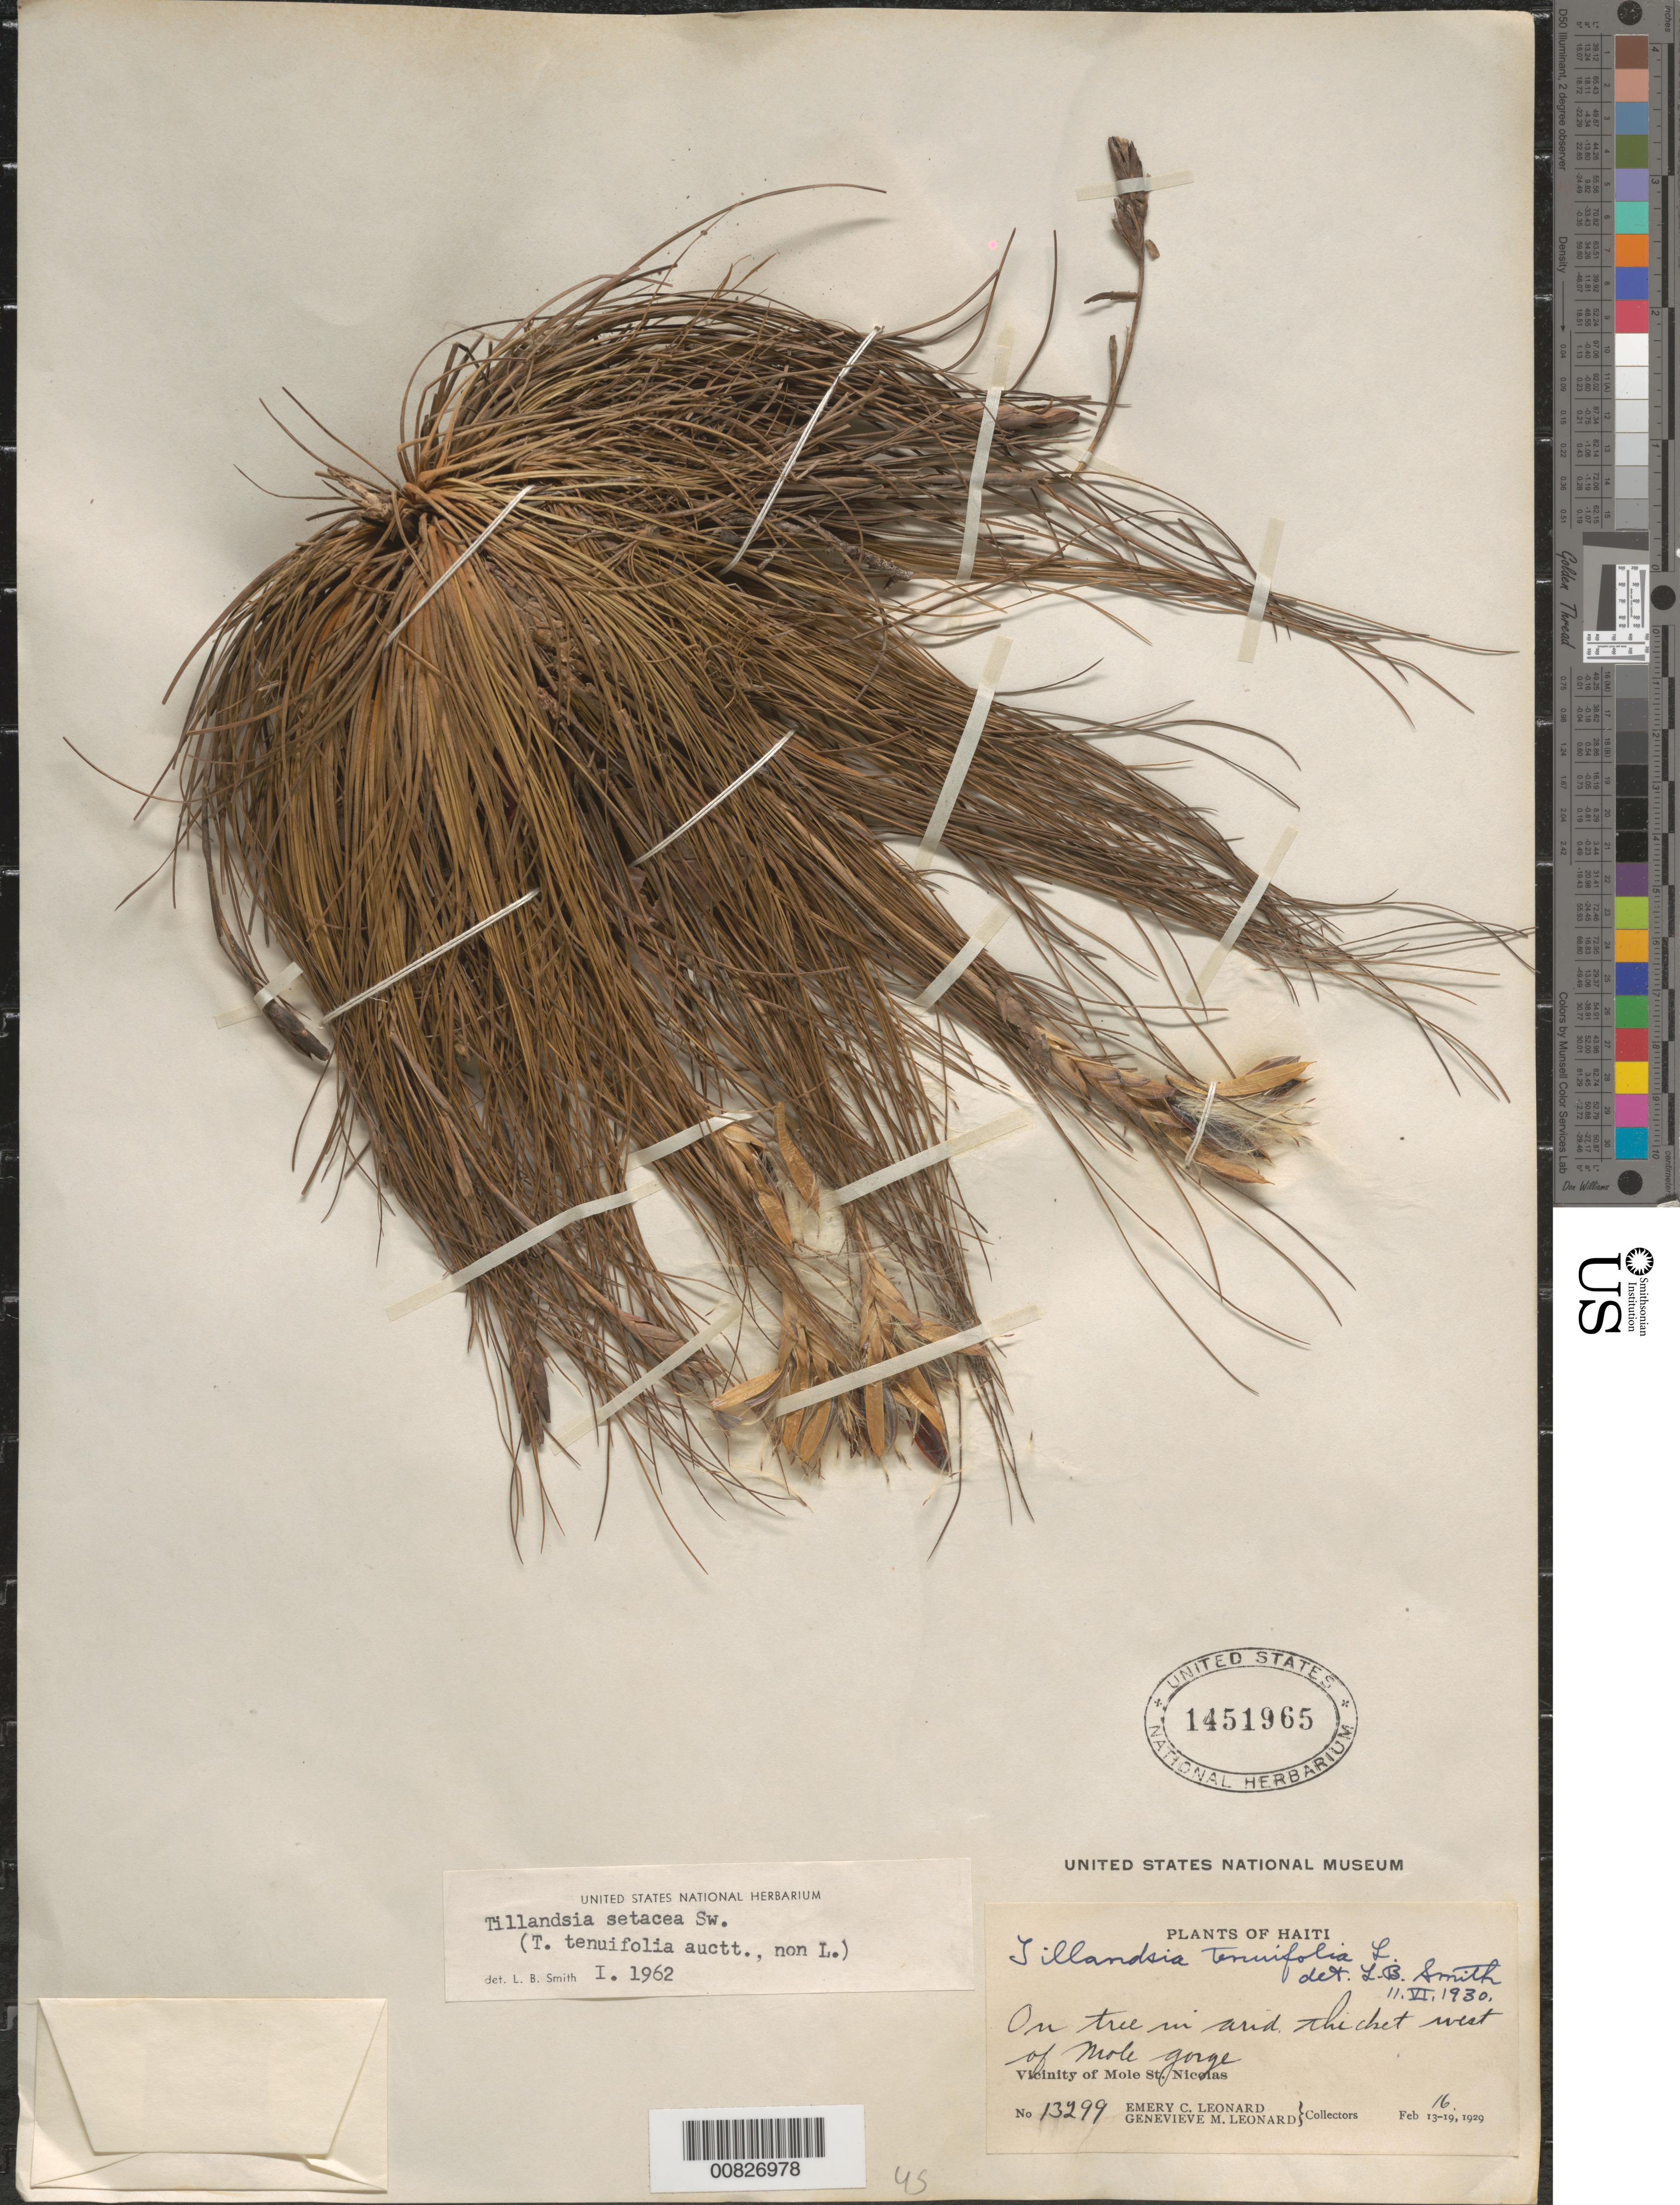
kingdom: Plantae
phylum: Tracheophyta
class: Liliopsida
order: Poales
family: Bromeliaceae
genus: Tillandsia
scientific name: Tillandsia setacea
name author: Sw.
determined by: Smith, Lyman B., (US), NMNH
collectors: E. C. Leonard & G. M. Leonard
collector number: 13299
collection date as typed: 16 Feb 1929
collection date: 1929-02-16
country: Haiti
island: Hispaniola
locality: Vicinity of Mole St. Nicolas, west of Mole Gorge.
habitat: On tree. In arid thicket.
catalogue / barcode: US 1451965